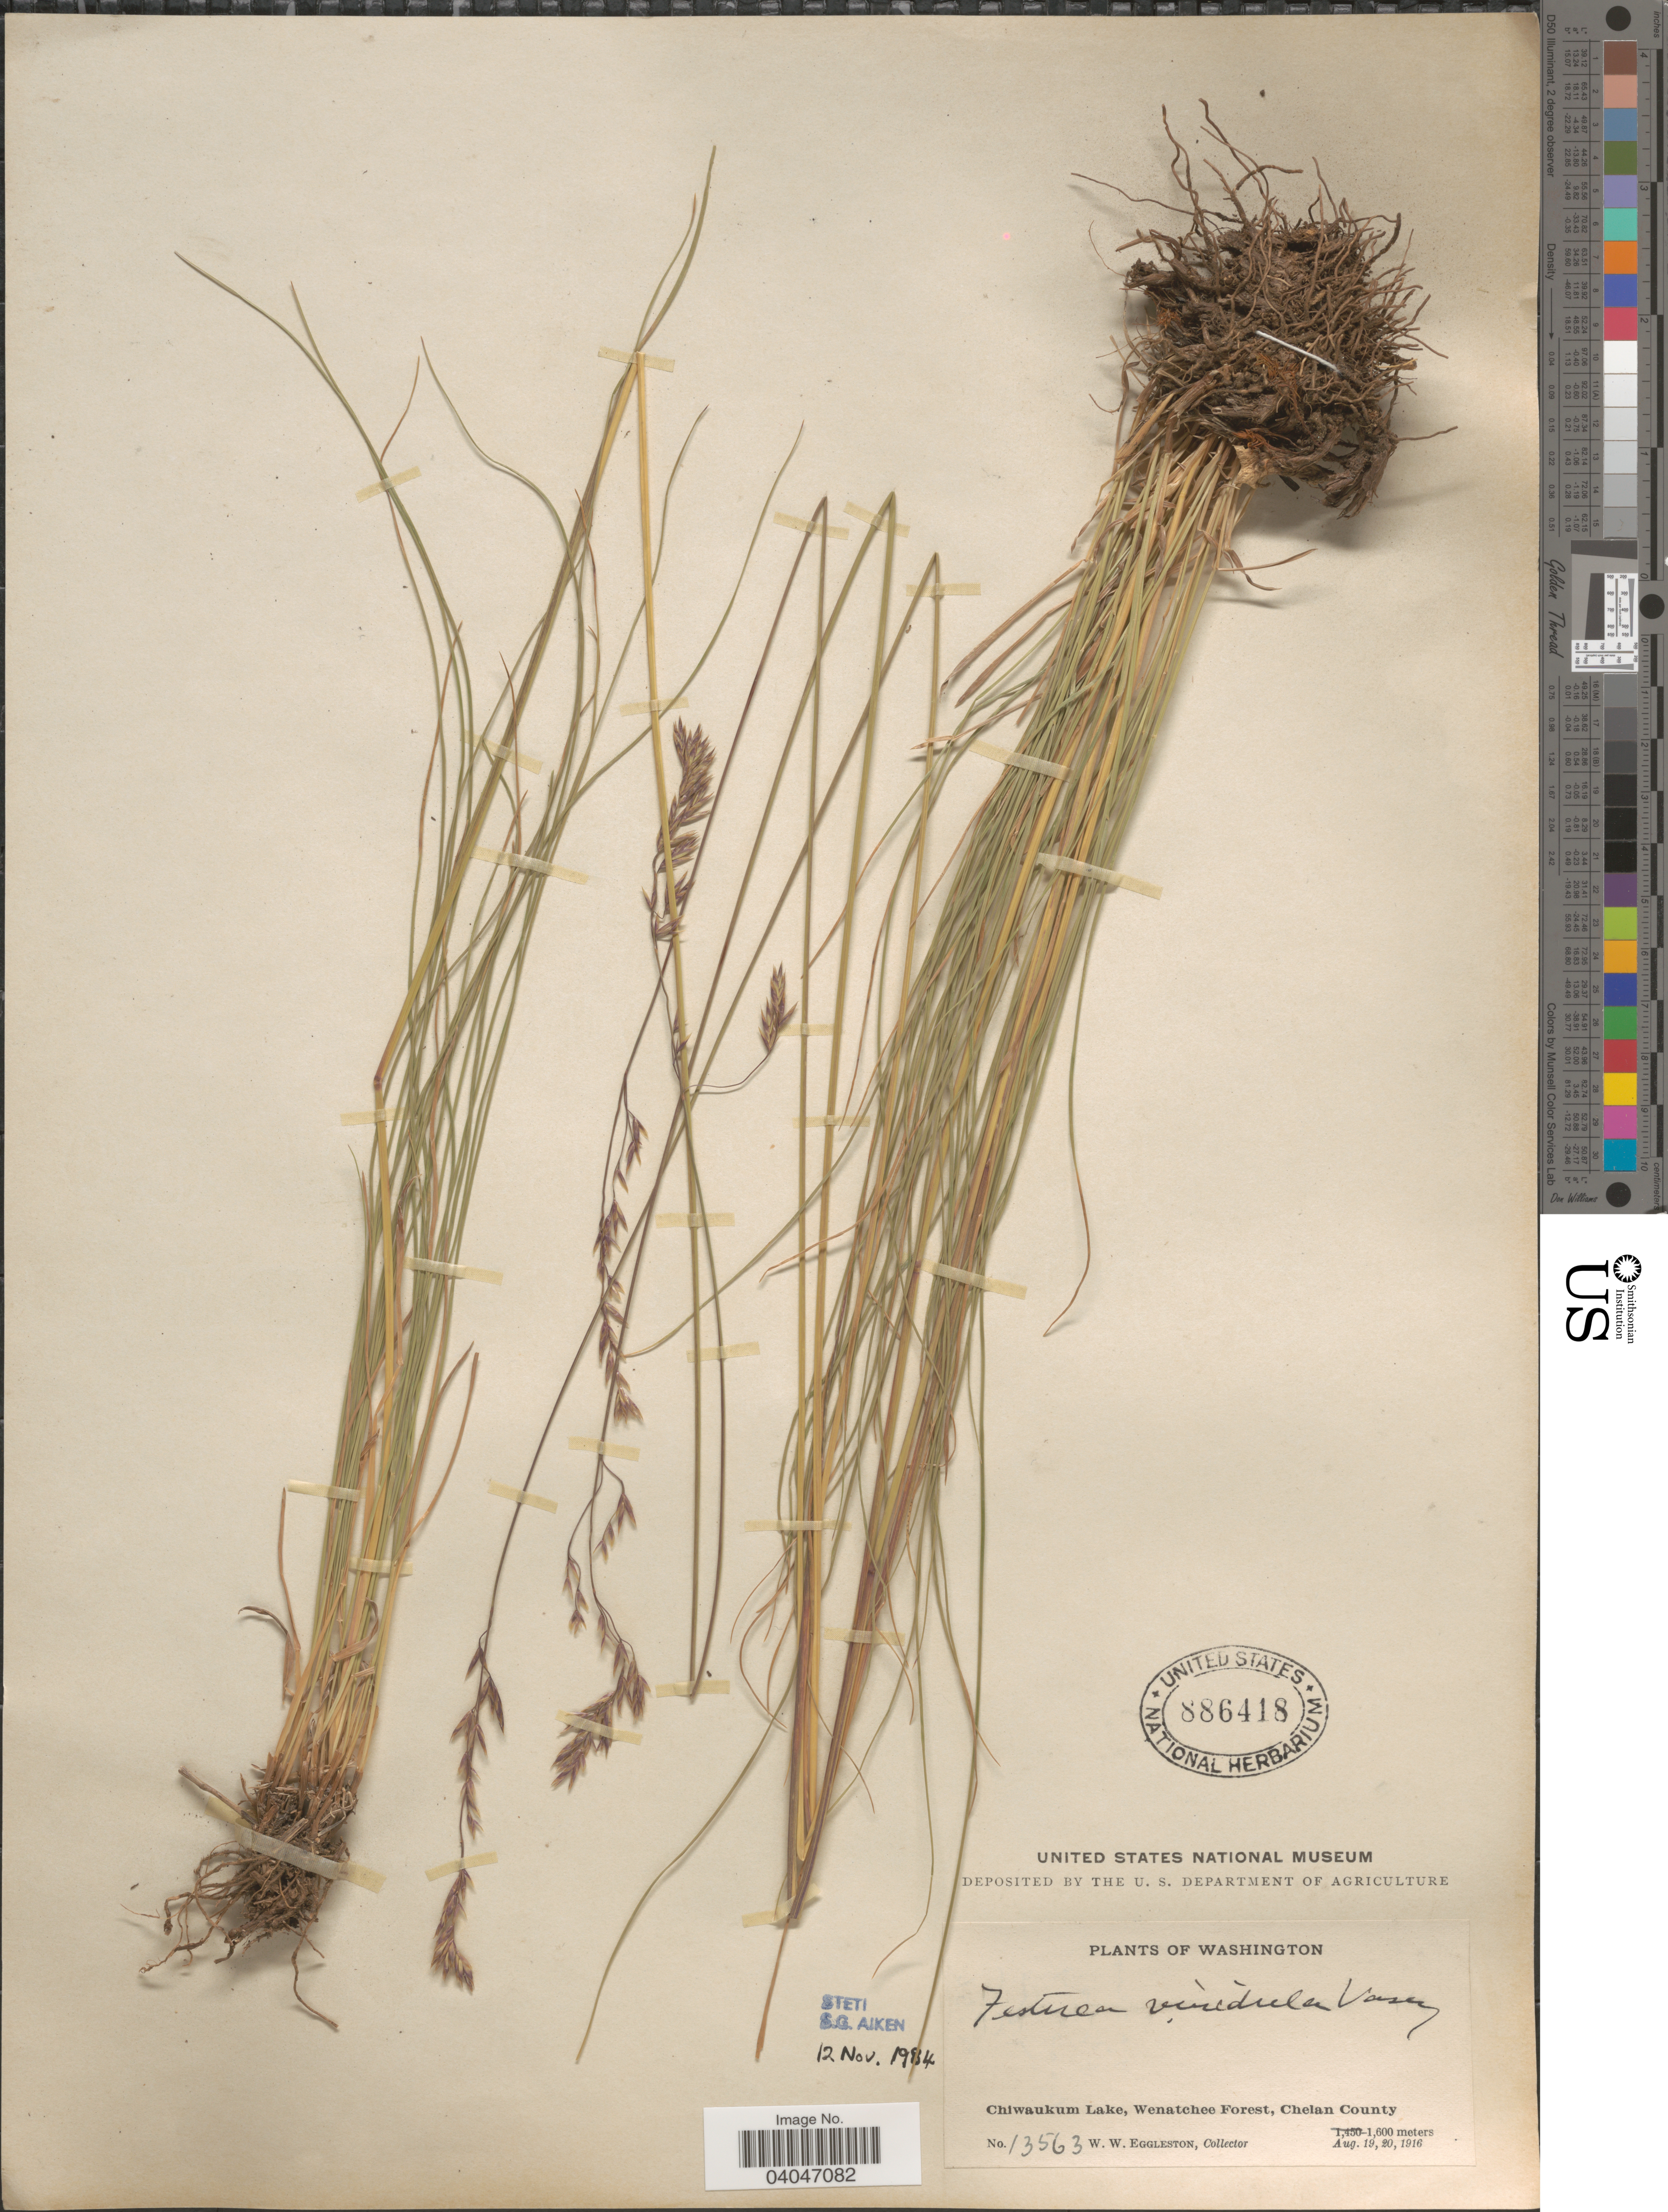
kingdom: Plantae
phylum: Tracheophyta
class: Liliopsida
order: Poales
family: Poaceae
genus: Festuca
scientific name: Festuca viridula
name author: Vasey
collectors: W. W. Eggleston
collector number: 13563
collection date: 1916-08-19/1916-08-20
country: United States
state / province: Washington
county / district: Chelan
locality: Chwaukum Lake, Wenatchee Forest, Chelan County.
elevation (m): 1600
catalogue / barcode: US 886418